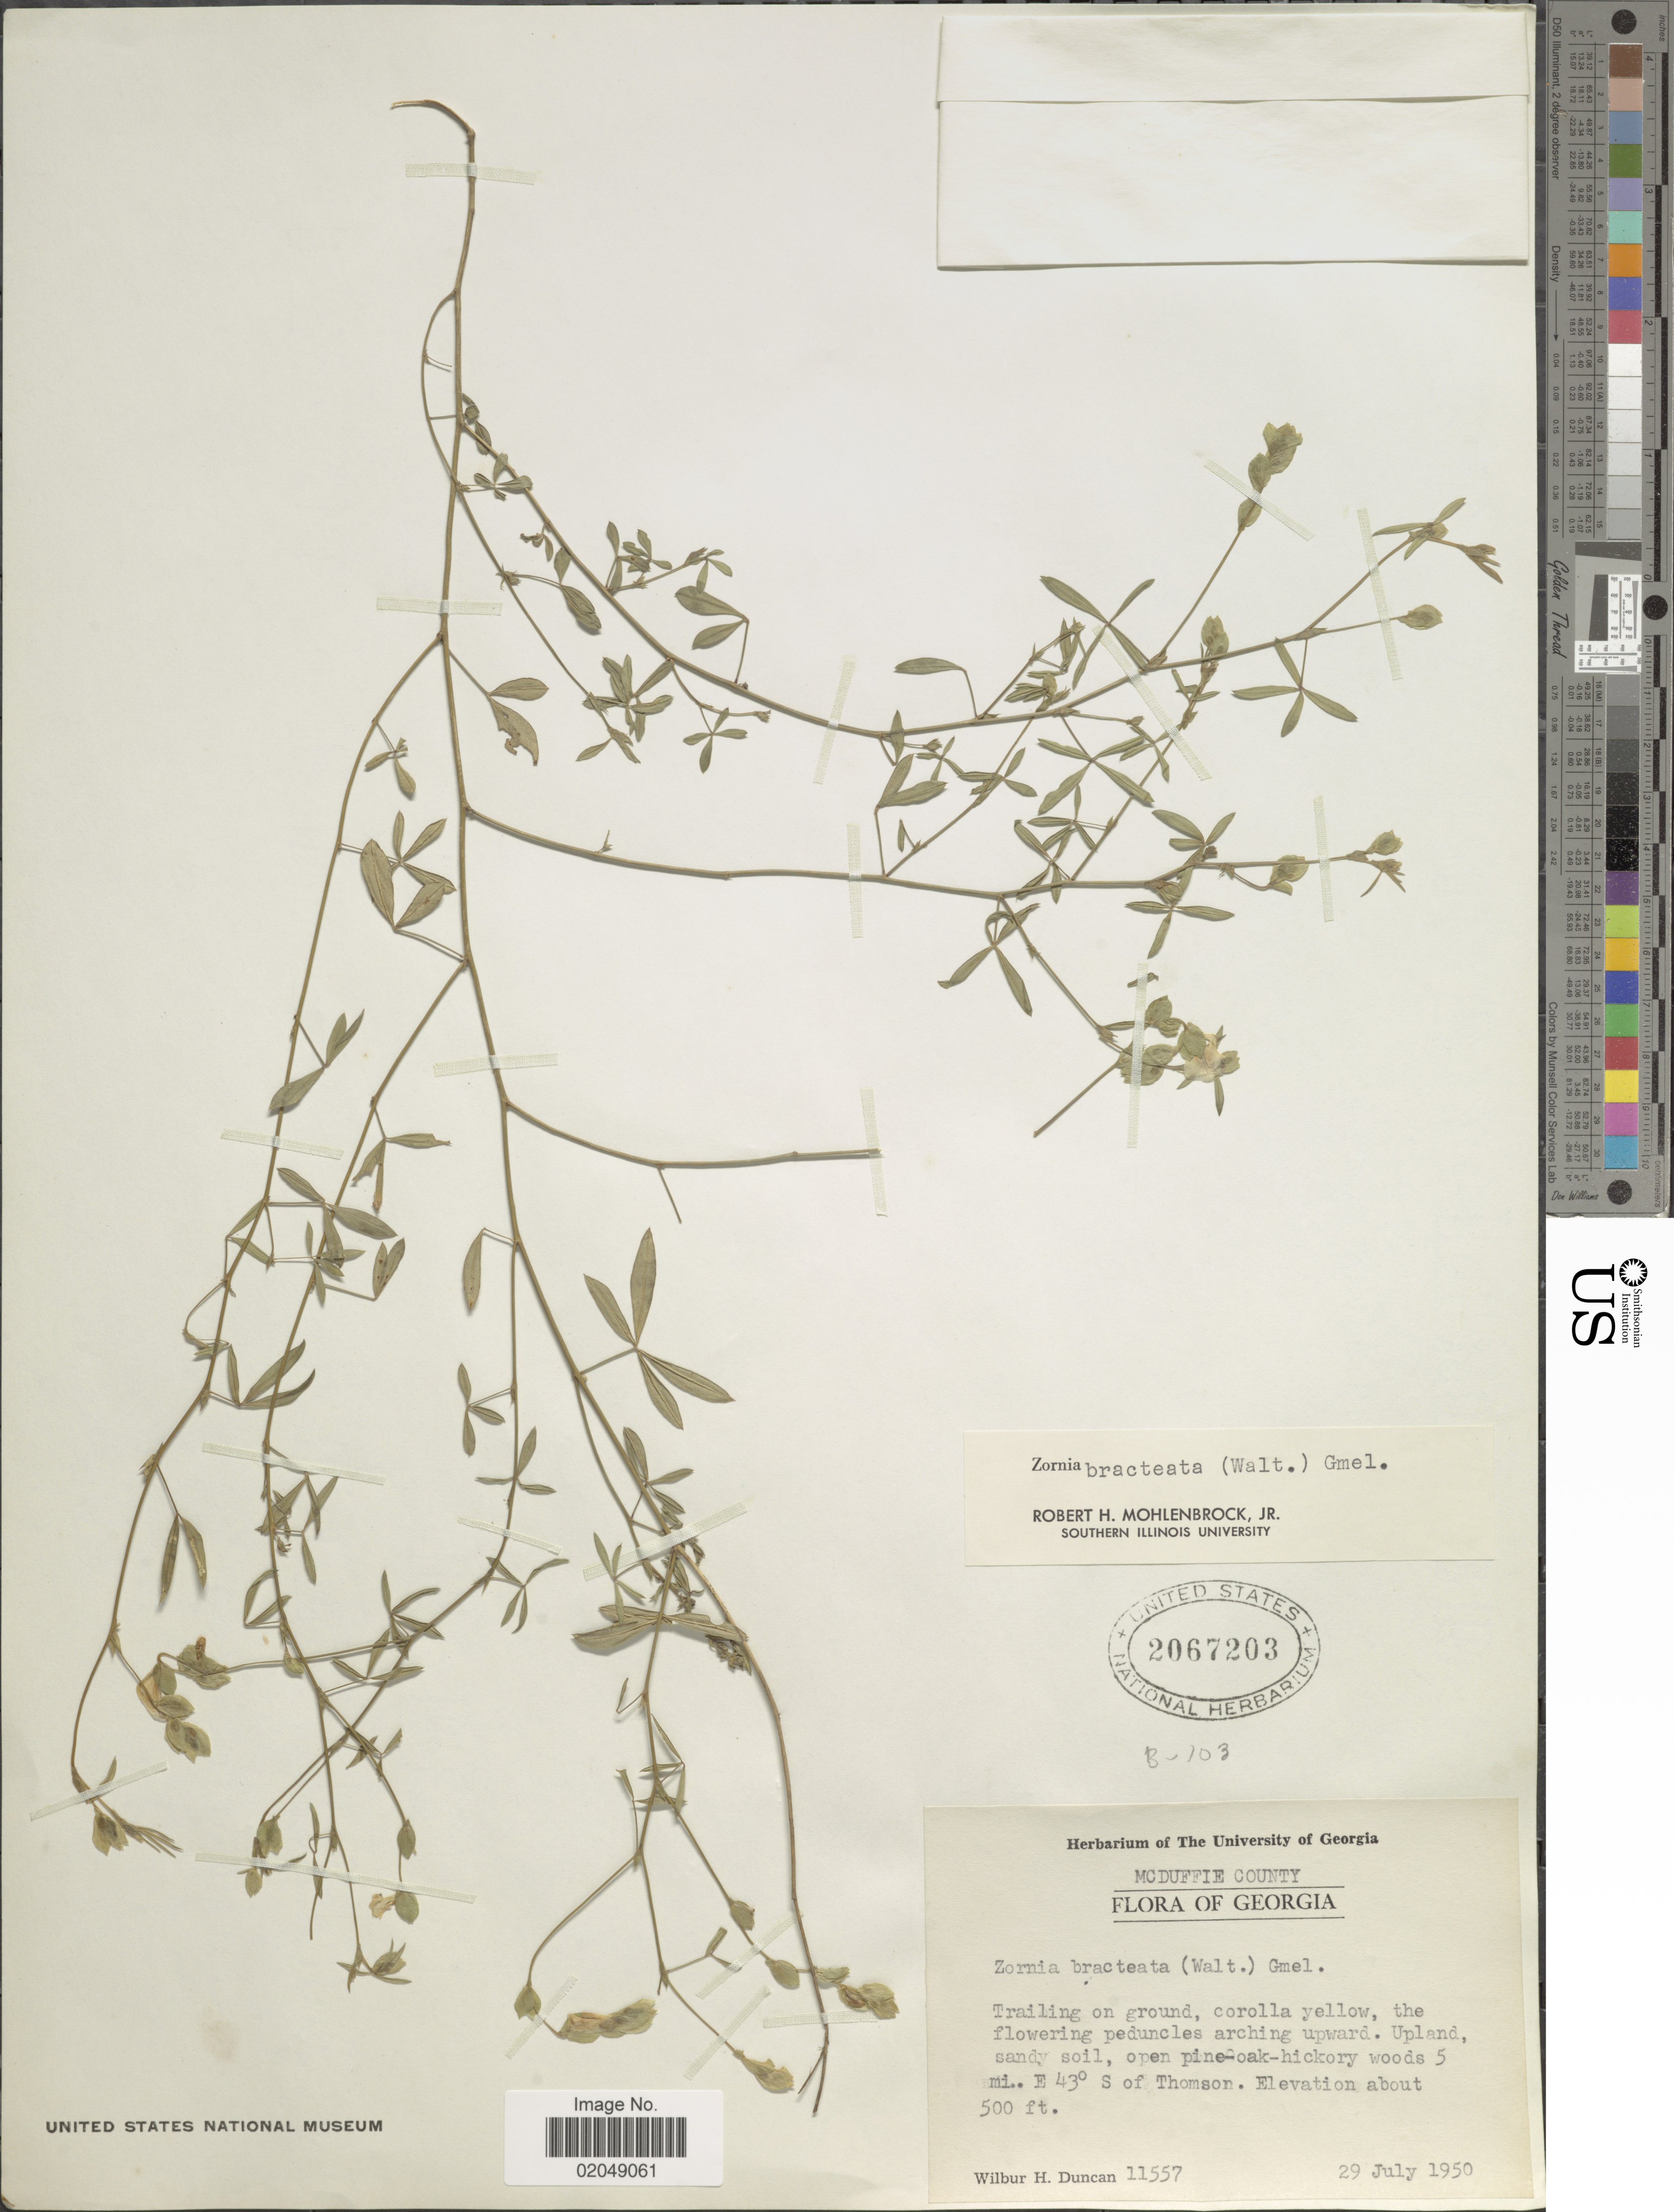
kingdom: Plantae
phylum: Tracheophyta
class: Magnoliopsida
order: Fabales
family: Fabaceae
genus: Zornia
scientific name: Zornia bracteata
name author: J.F. Gmel.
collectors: W. H. Duncan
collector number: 11557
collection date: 1950-07-29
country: United States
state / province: Georgia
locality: Mcduffie County, 5 mi E 43° S of Thomson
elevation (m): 152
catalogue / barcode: US 2067203